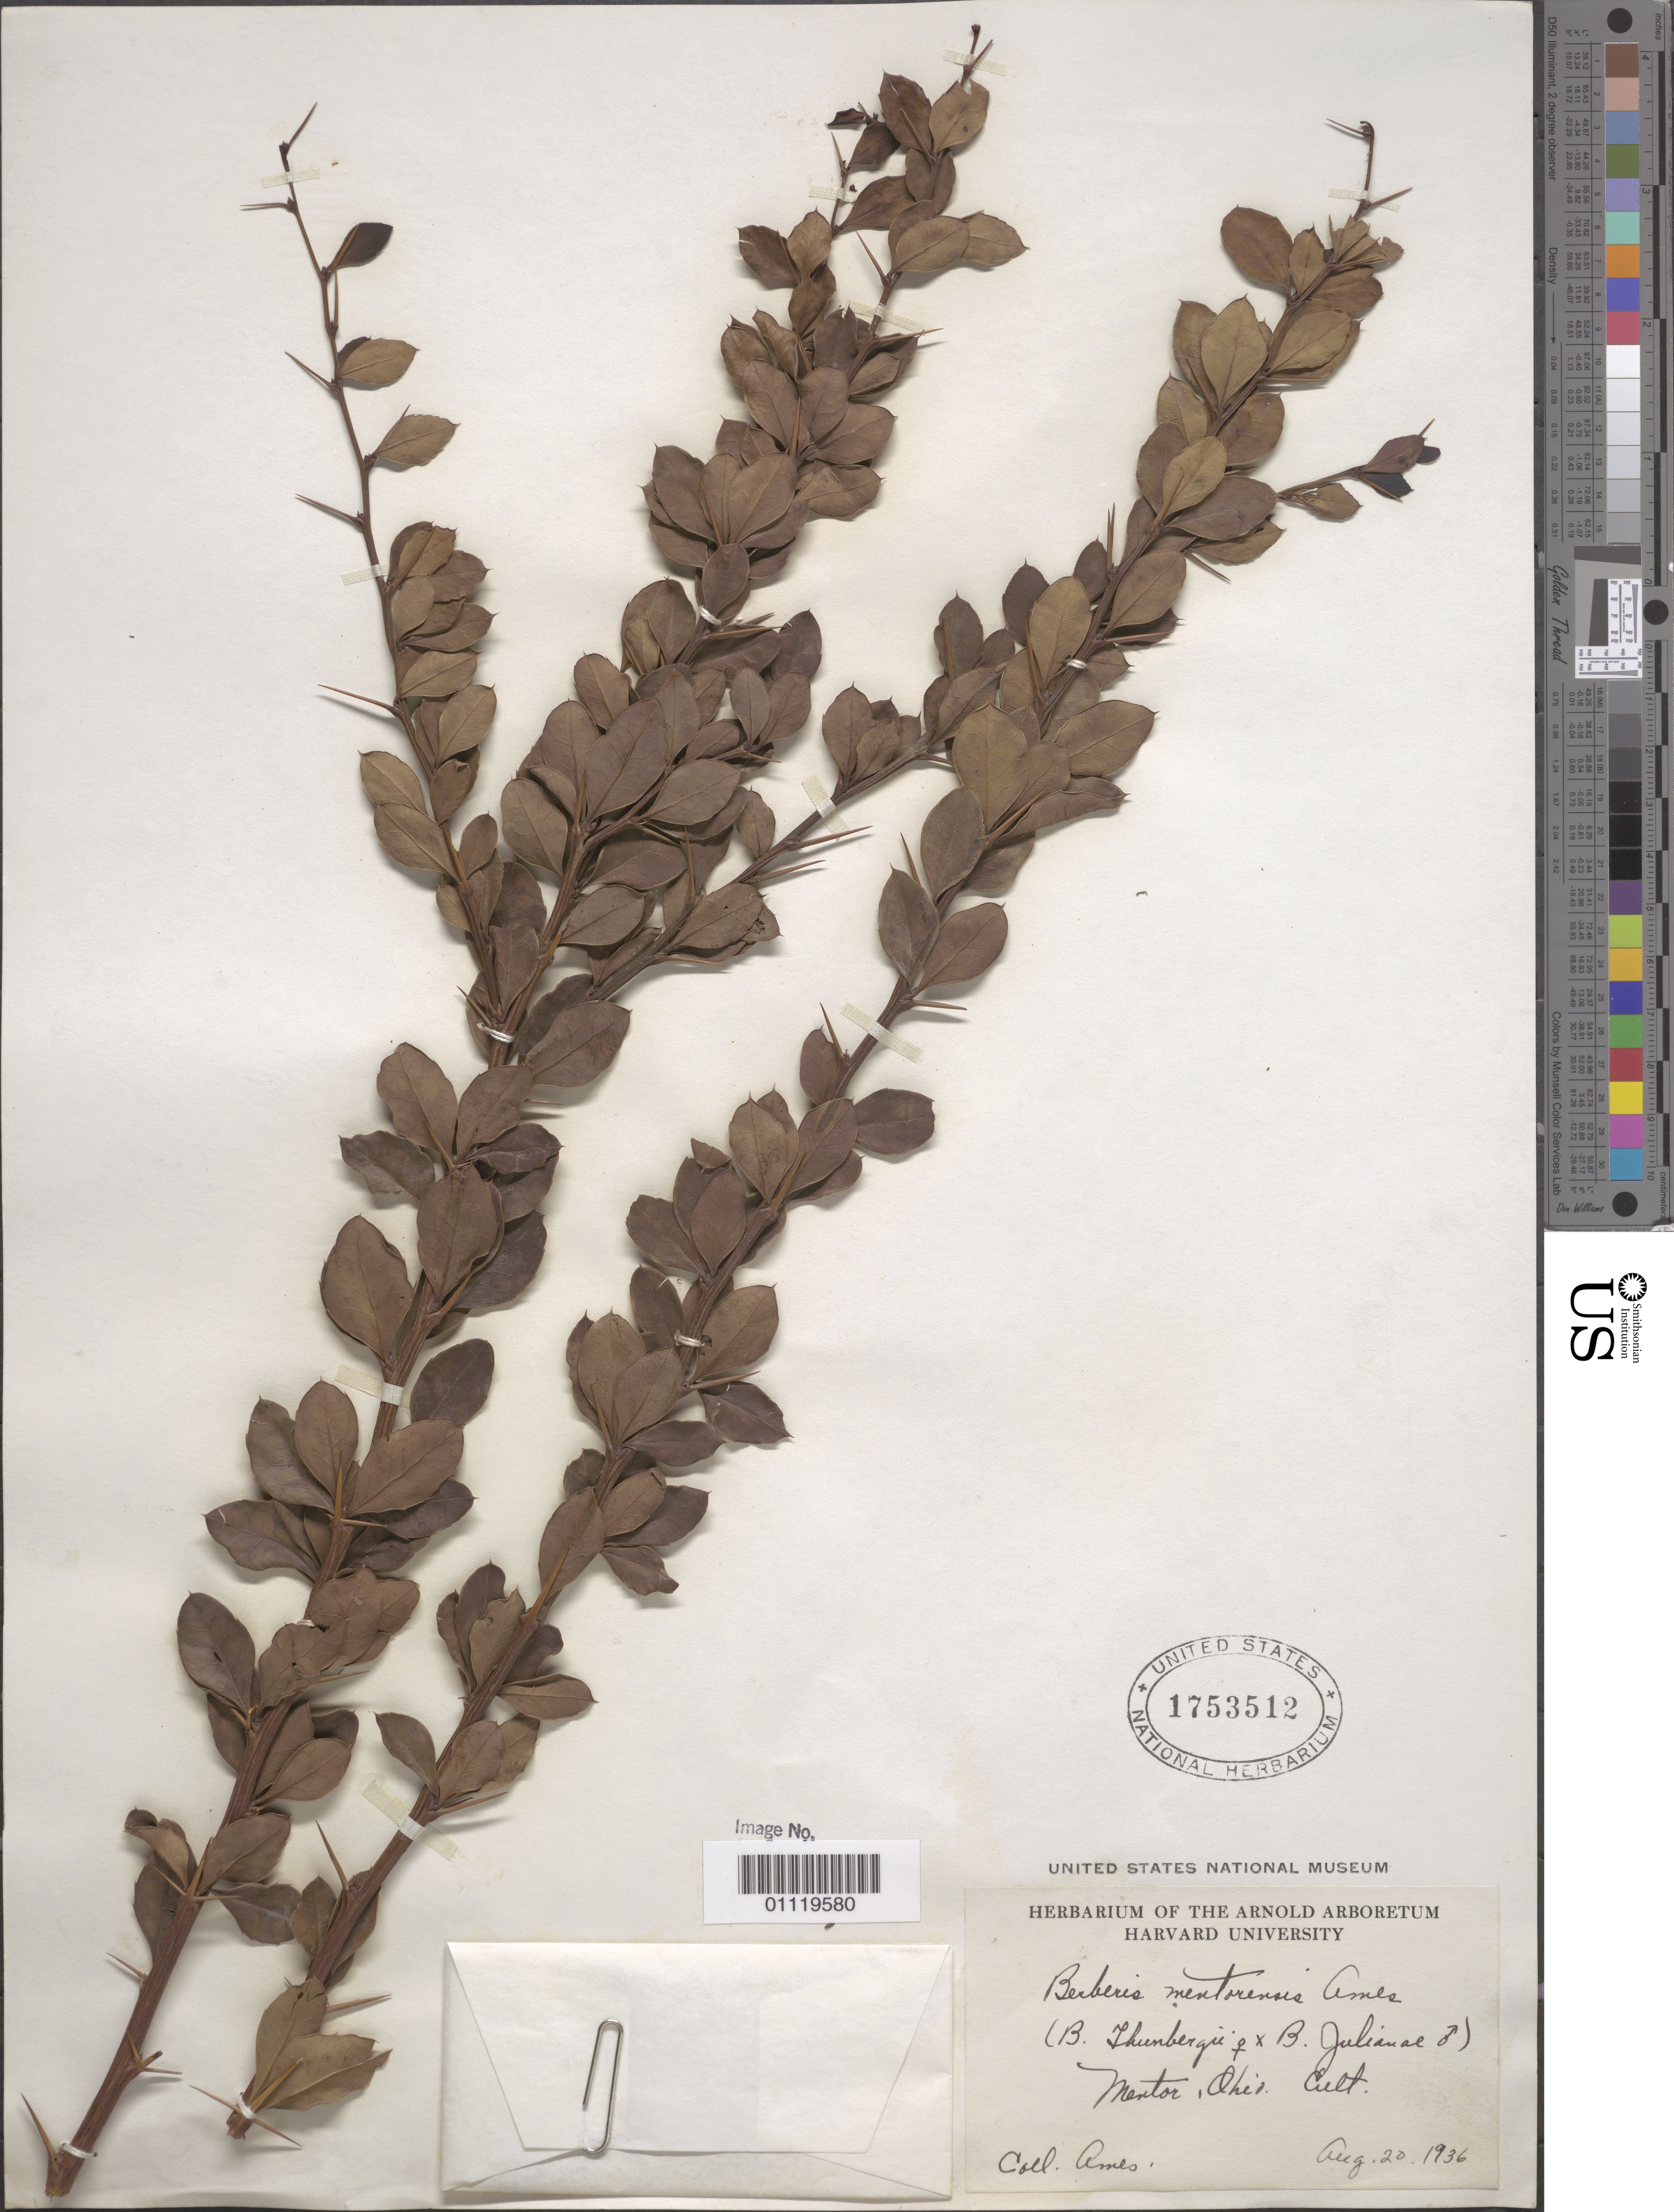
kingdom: Plantae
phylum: Tracheophyta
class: Magnoliopsida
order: Ranunculales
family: Berberidaceae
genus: Berberis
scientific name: Berberis thunbergii x B. julianae C.K. Schneid. in Sarg.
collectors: -- Ames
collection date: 1936-08-20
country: United States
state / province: Ohio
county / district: Lake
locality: Mentor city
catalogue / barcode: US 1753512